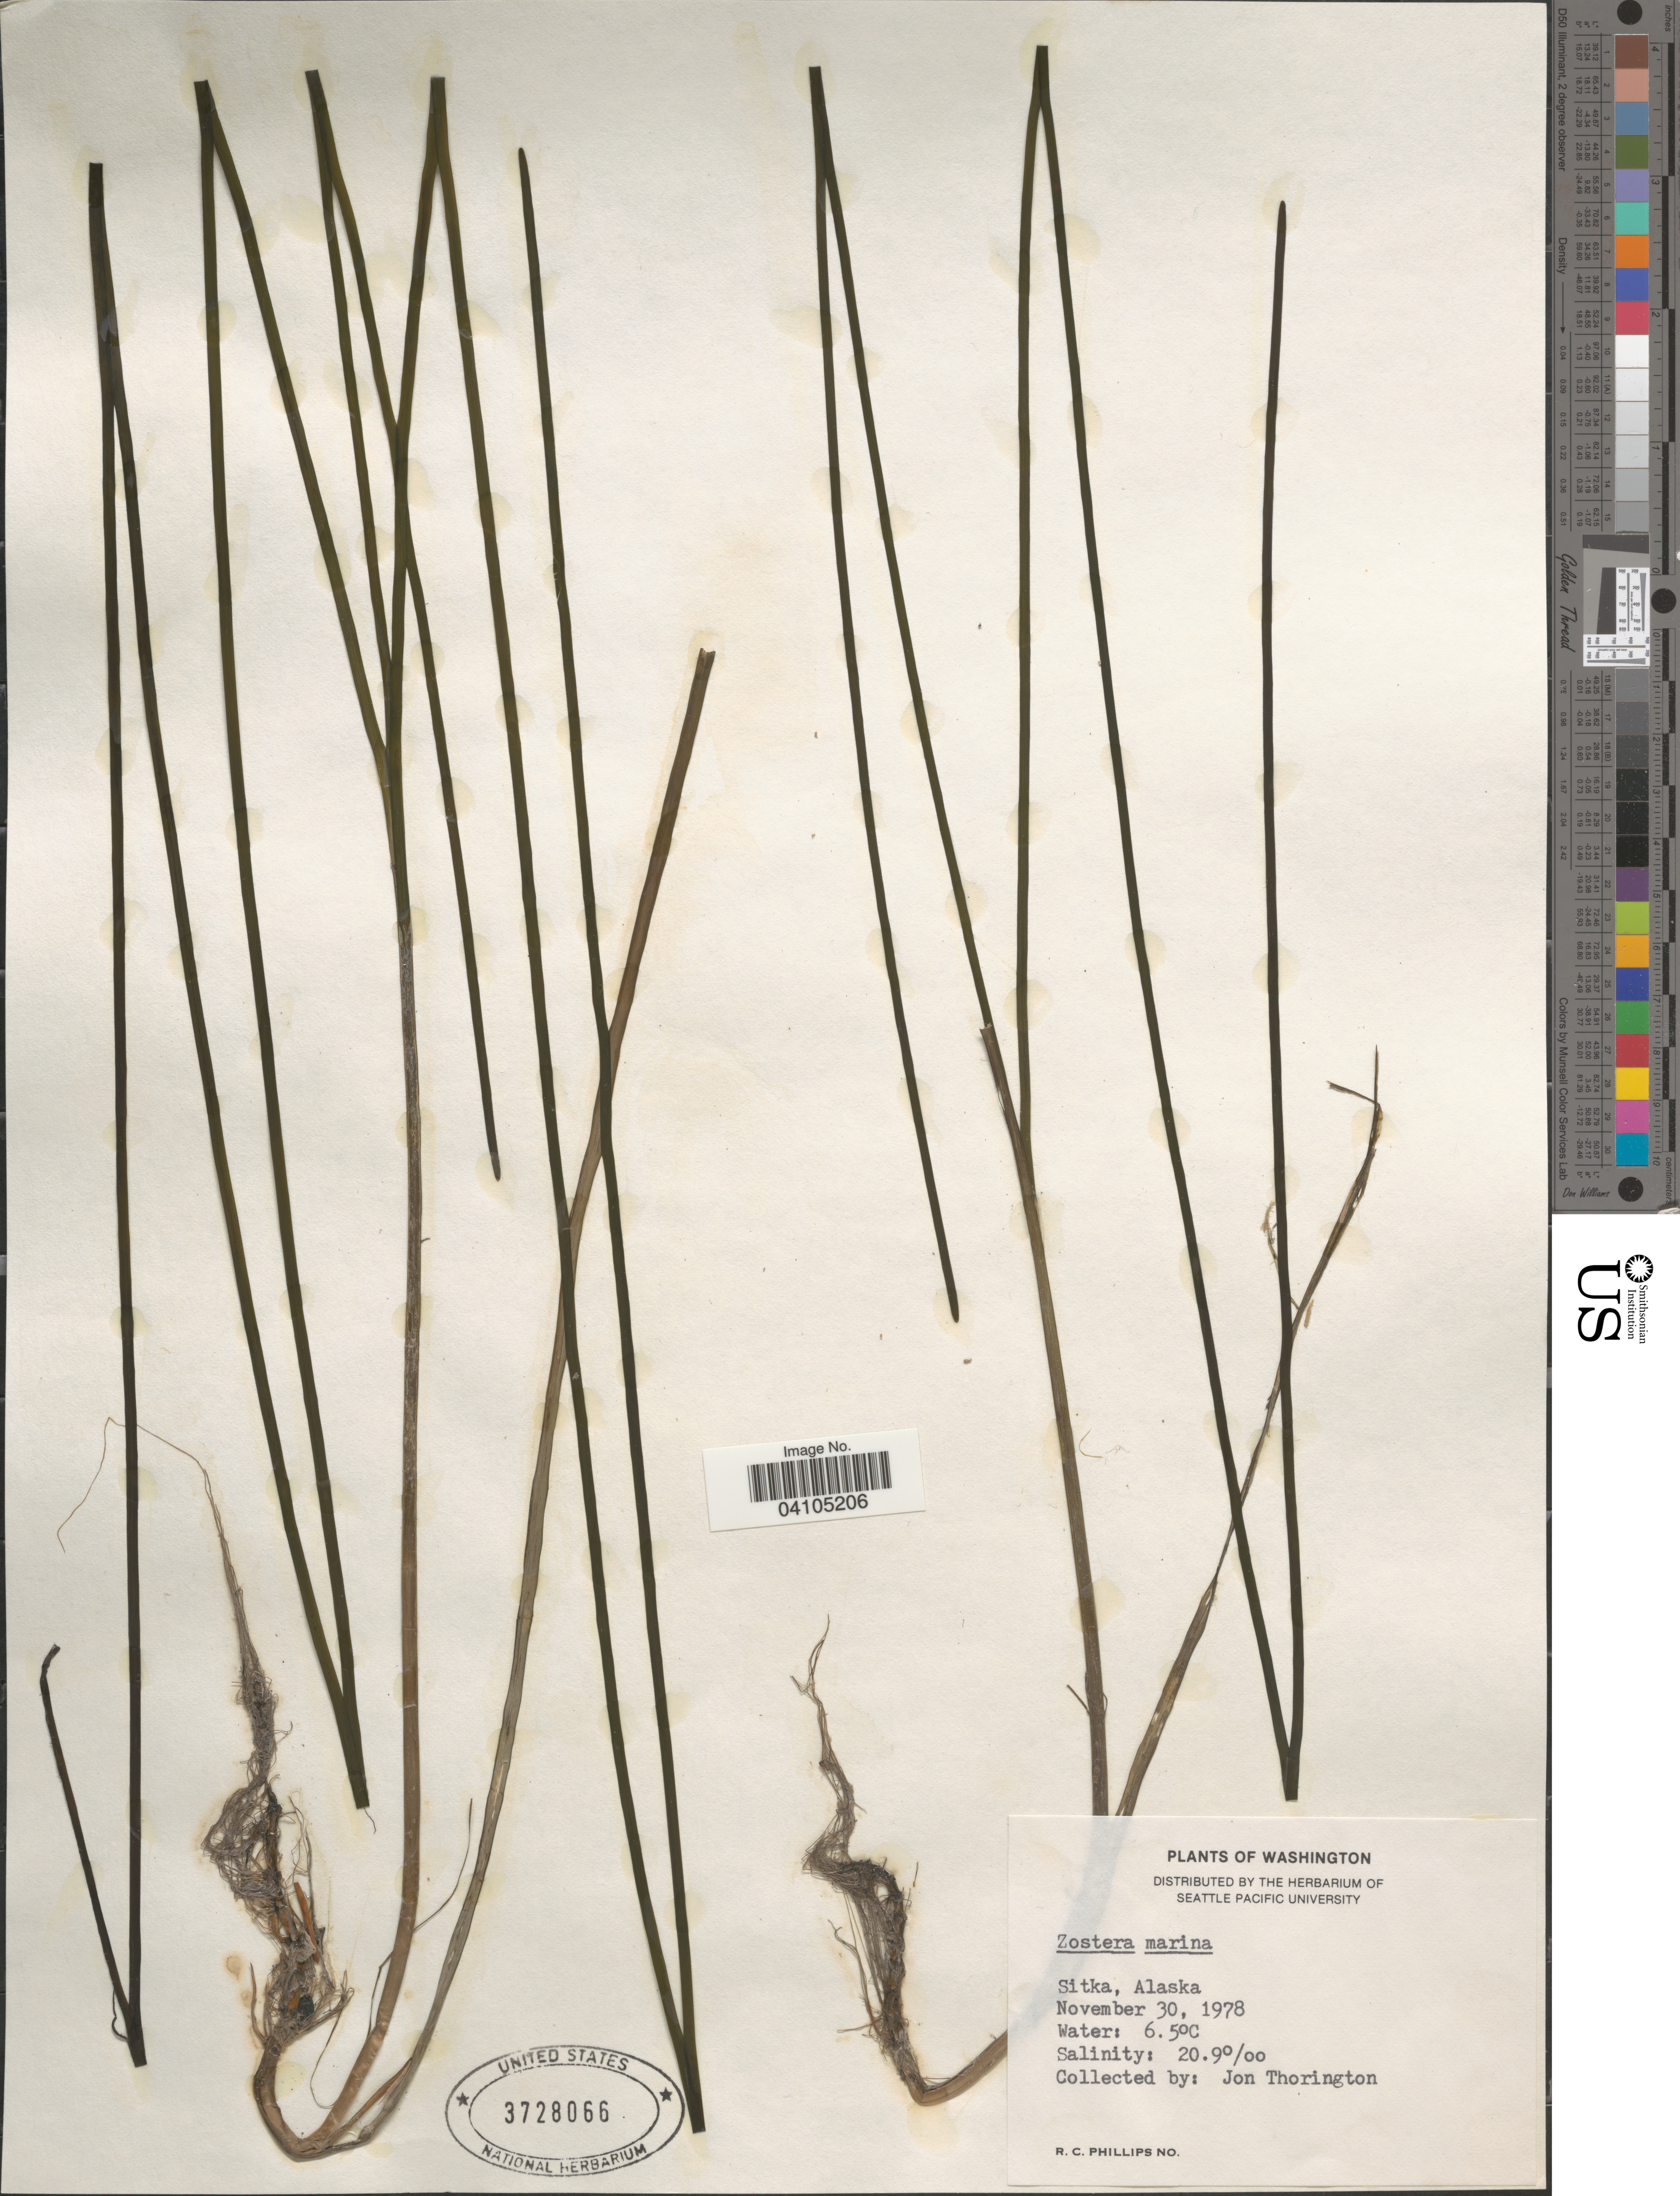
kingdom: Plantae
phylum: Tracheophyta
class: Liliopsida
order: Alismatales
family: Zosteraceae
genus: Zostera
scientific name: Zostera marina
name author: L.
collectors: J. Thorington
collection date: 1978-11-30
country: United States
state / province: Alaska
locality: Sitka.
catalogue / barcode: US 3728066